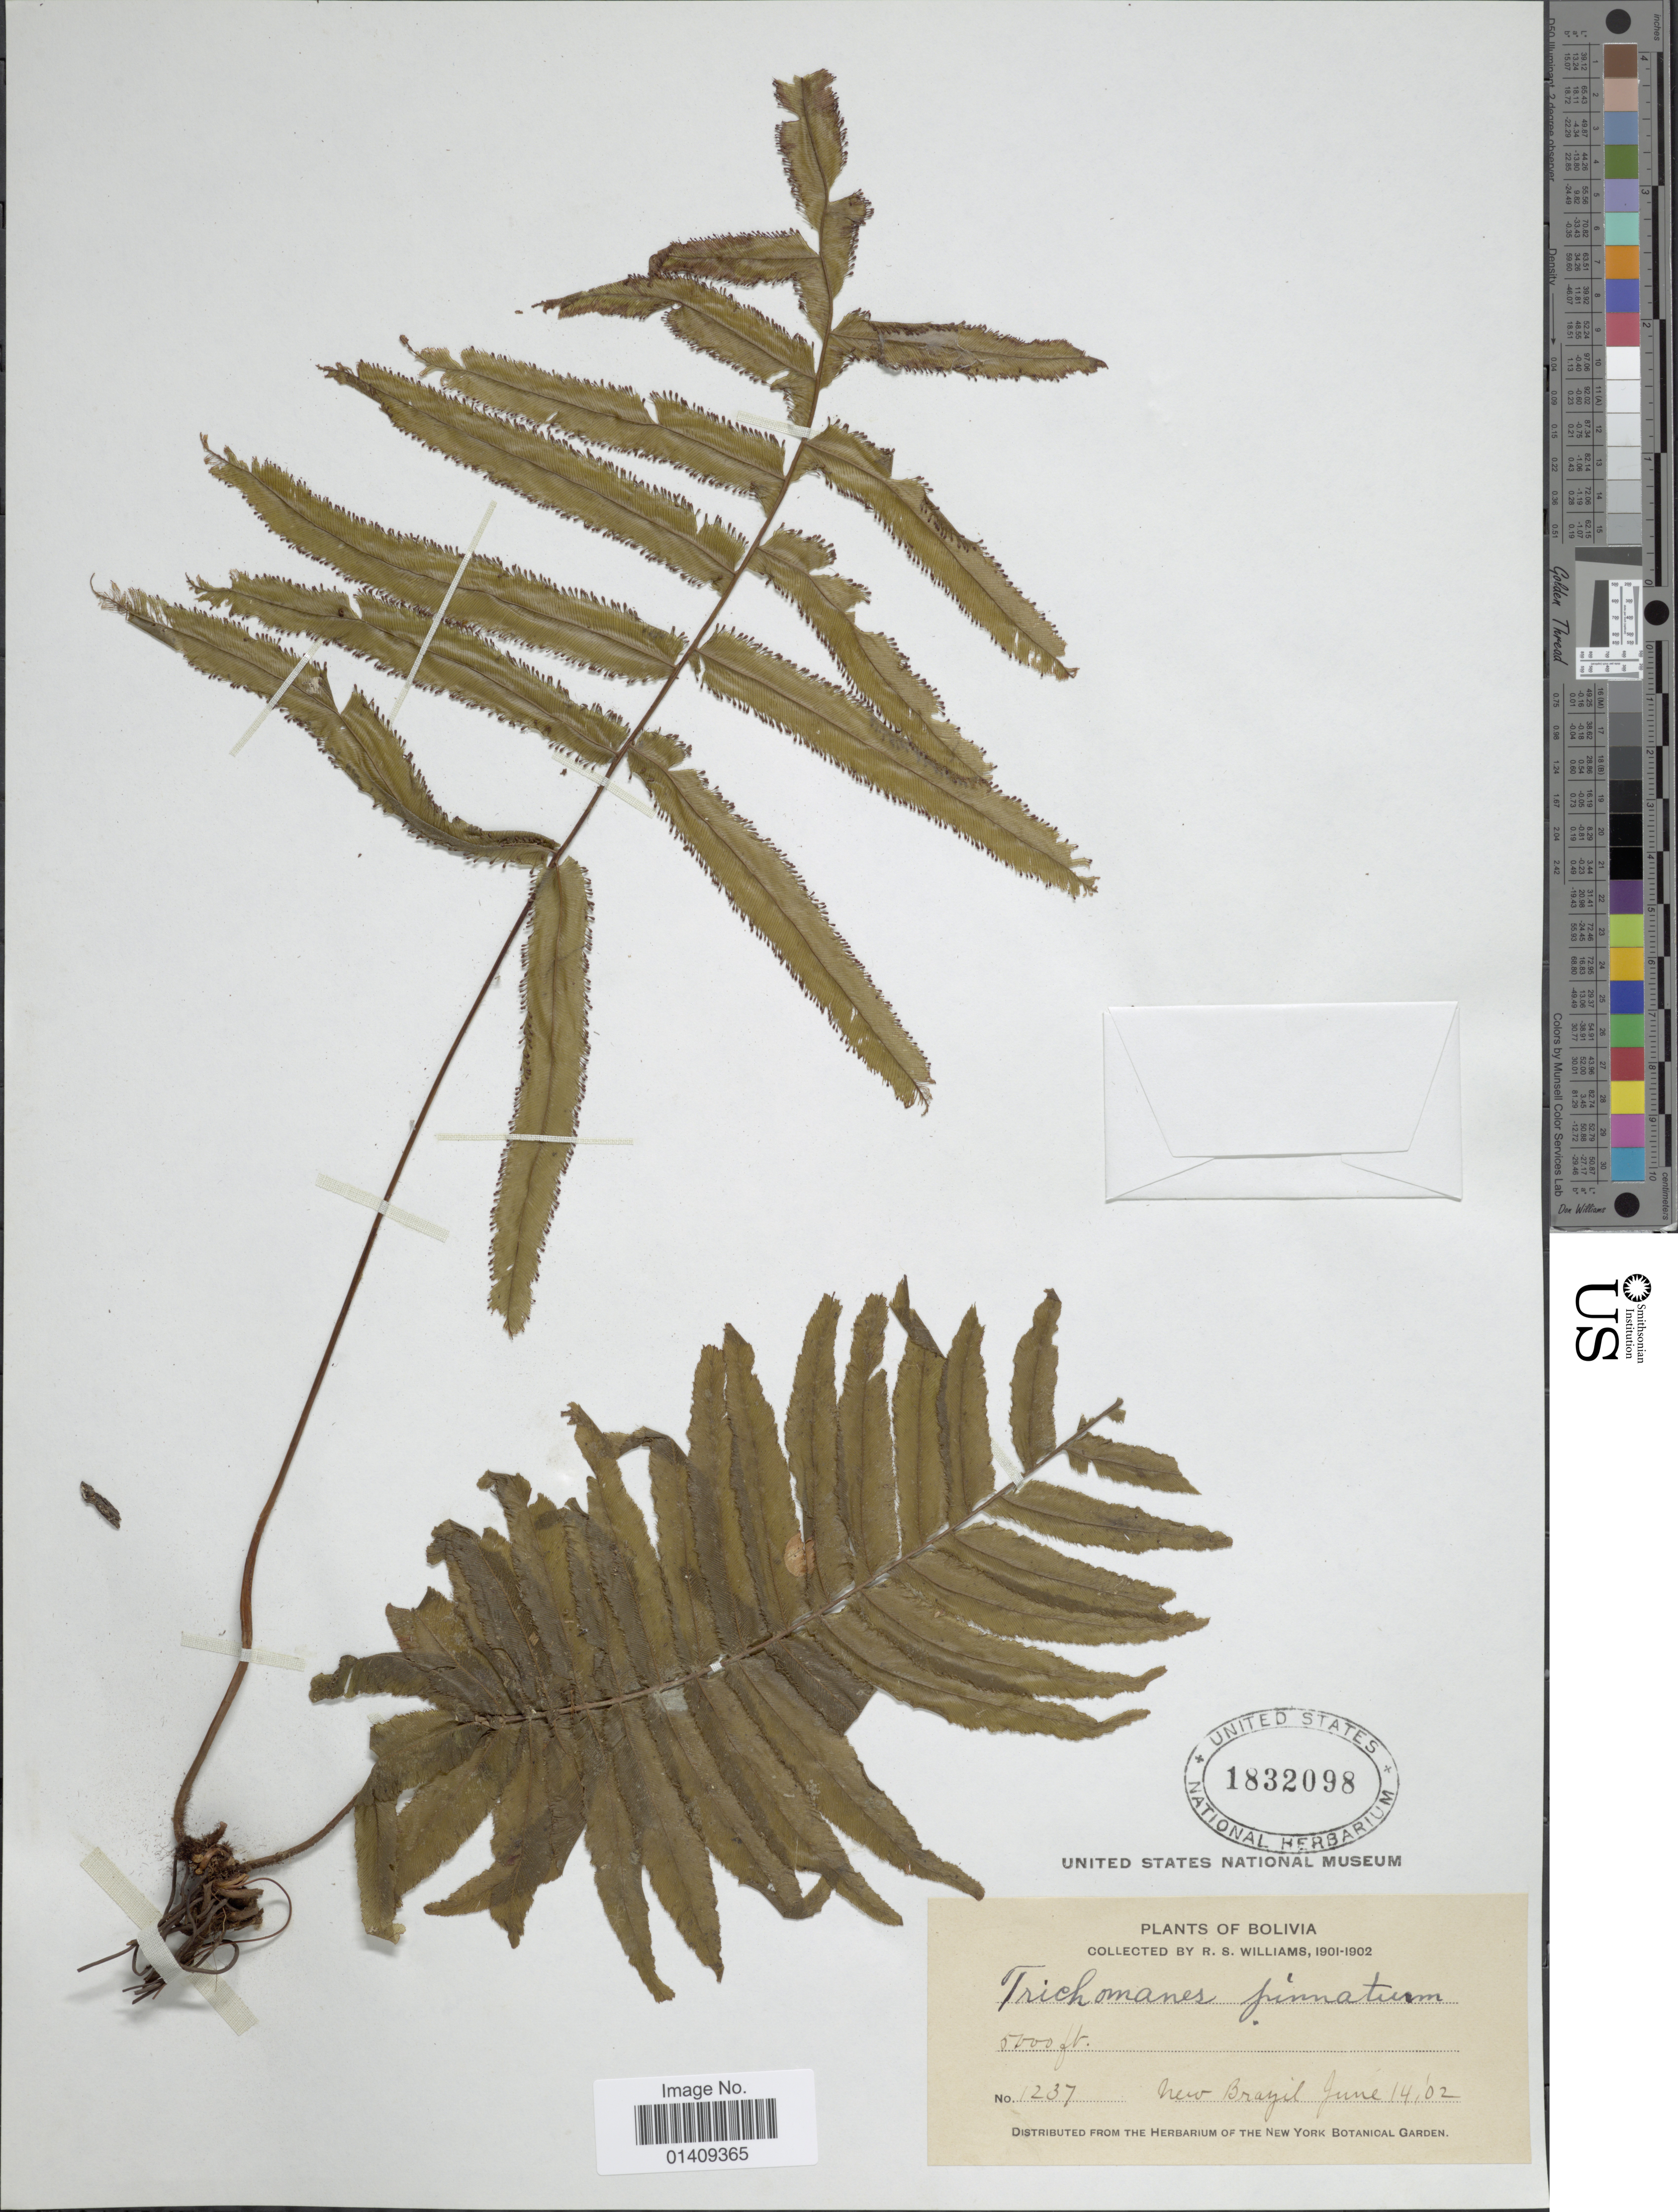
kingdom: Plantae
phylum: Tracheophyta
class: Polypodiopsida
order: Hymenophyllales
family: Hymenophyllaceae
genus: Trichomanes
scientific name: Trichomanes pinnatum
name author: Hedw.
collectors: R. S. Williams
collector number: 1237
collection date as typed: Jun 14, 1902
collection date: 1902-06-14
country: Bolivia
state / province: La Paz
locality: Nuevo Brasil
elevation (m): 1524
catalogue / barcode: US 1832098